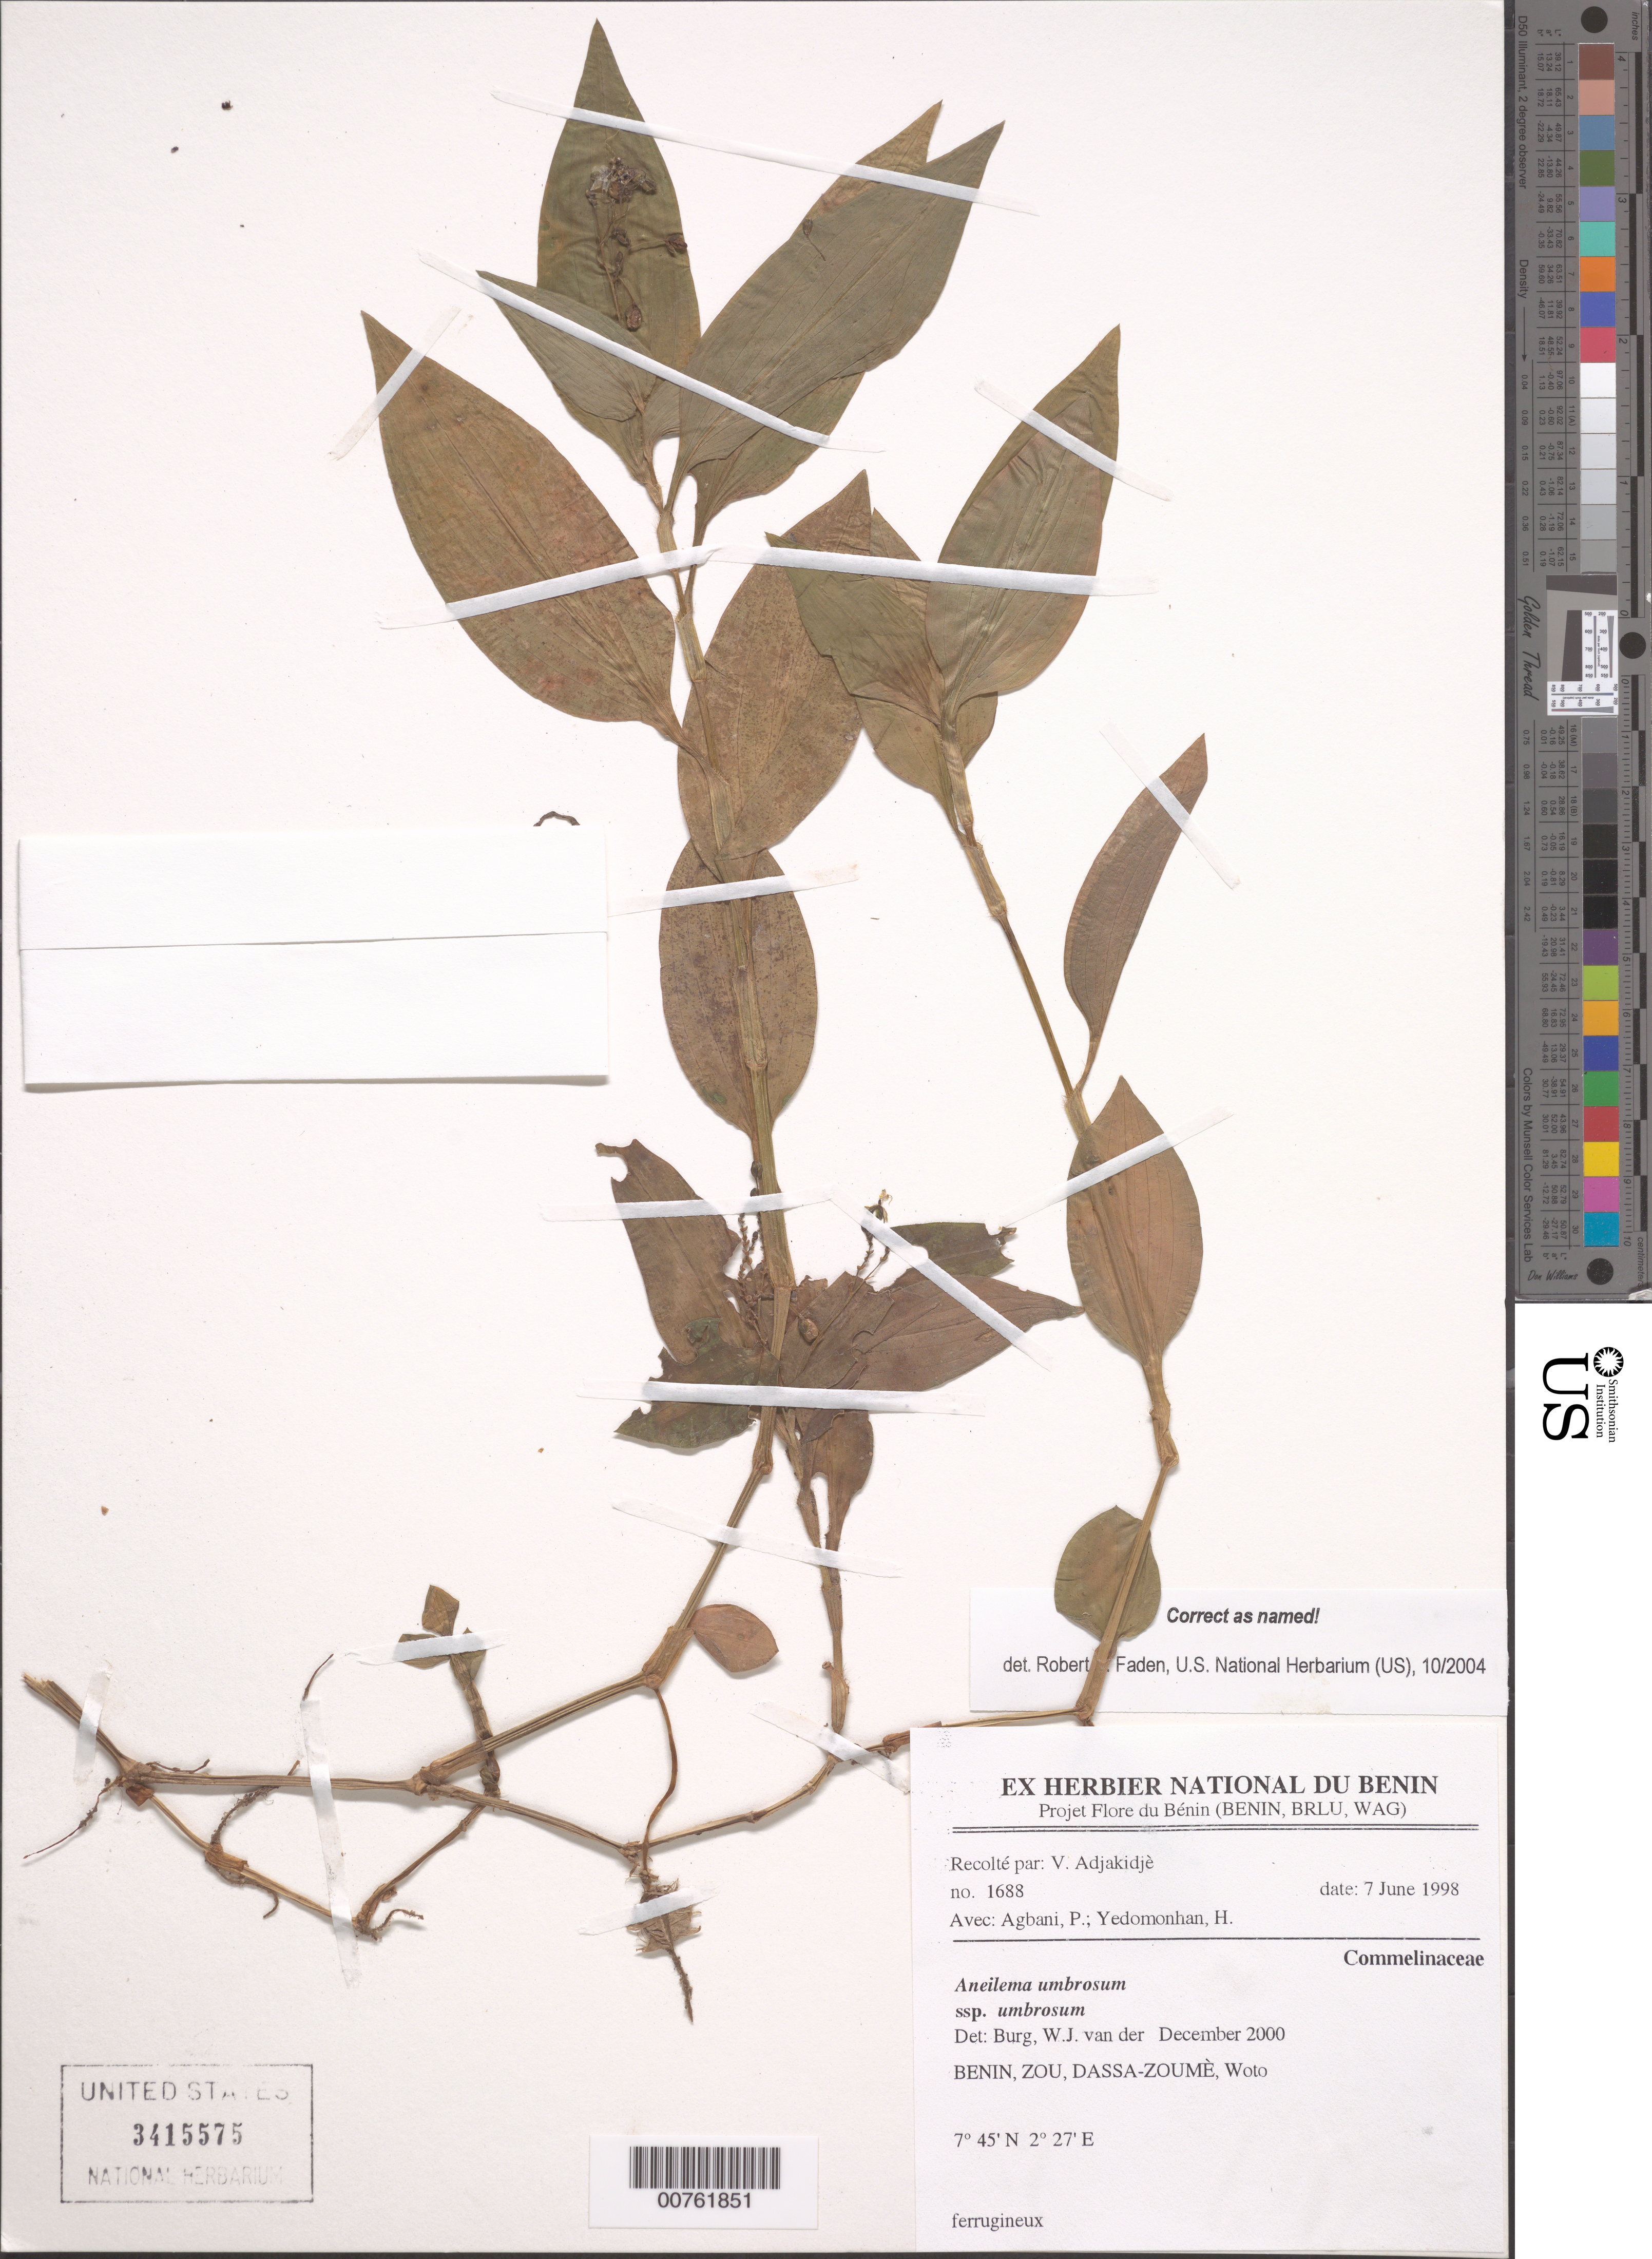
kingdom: Plantae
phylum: Tracheophyta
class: Liliopsida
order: Commelinales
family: Commelinaceae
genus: Aneilema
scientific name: Aneilema umbrosum subsp. umbrosum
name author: (Vahl) Kunth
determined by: Faden, Robert B., (US), Smithsonian Institution - National Museum of Natural History (UNITED STATES)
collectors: V. Adjakidjè, P. Agbani & H. Yedomonhan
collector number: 1688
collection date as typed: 07 Jun 1998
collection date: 1998-06-07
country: Benin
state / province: Zou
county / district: Dassa-Zoumè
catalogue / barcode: US 3415575